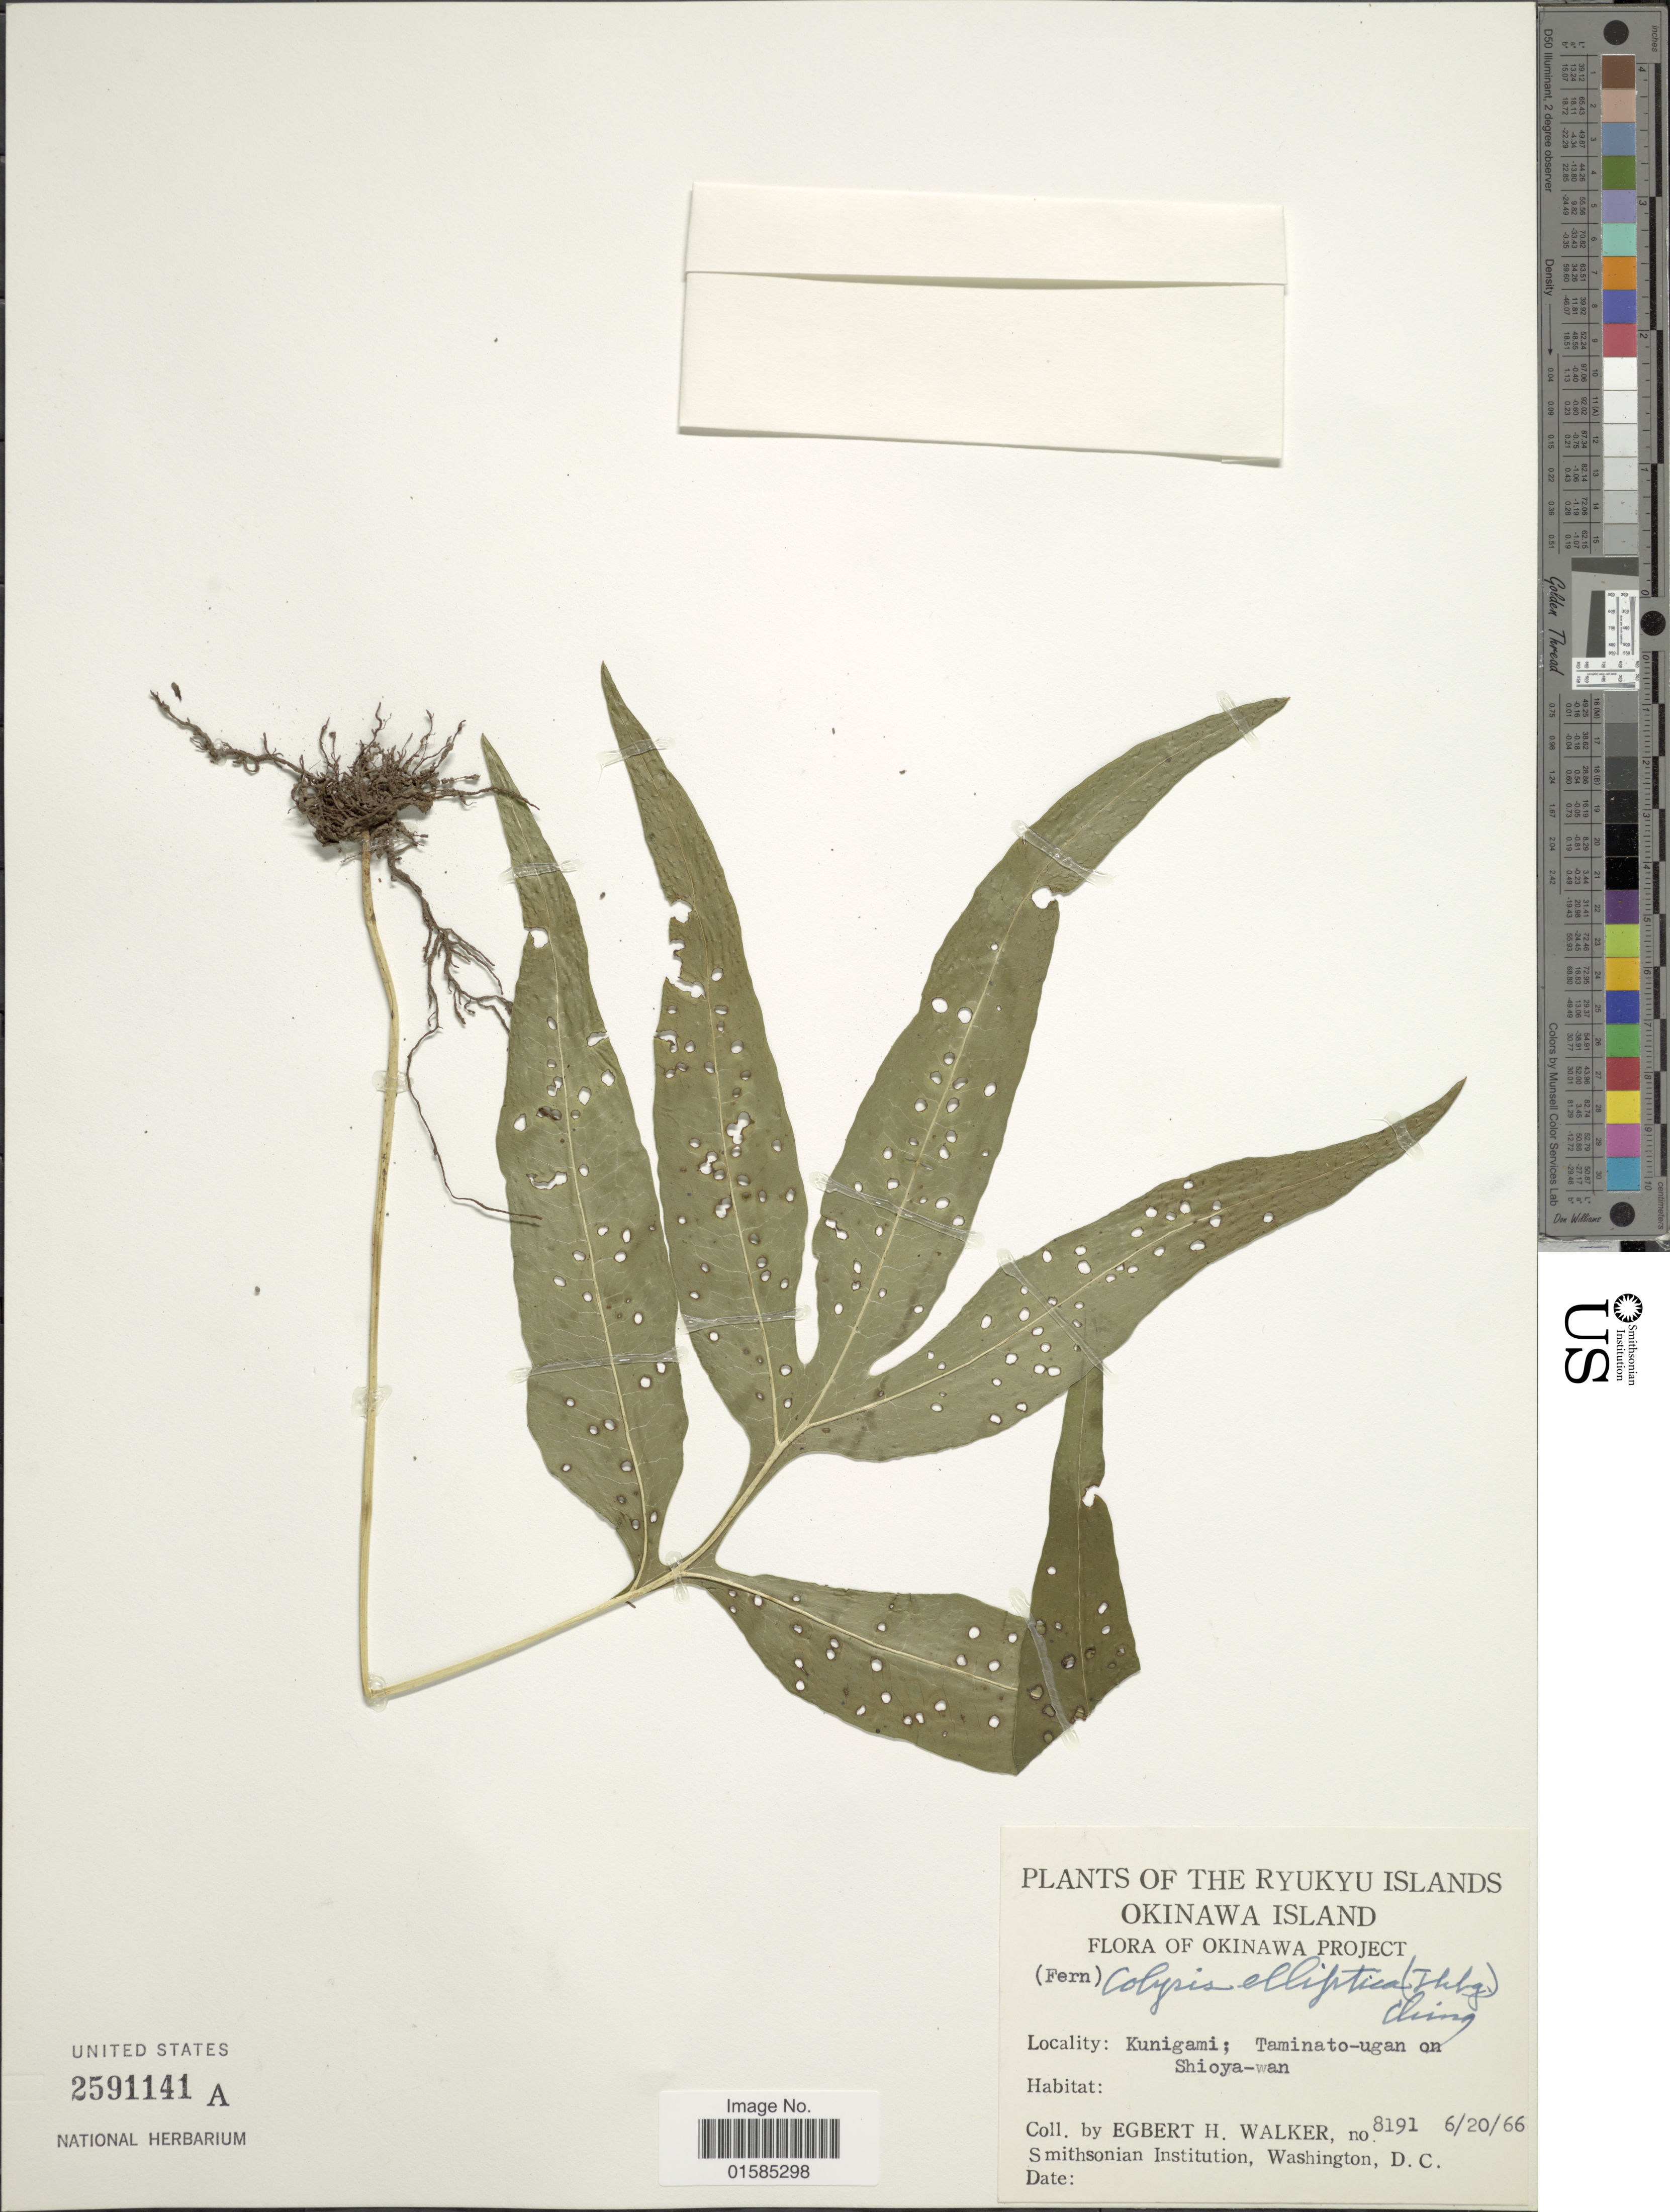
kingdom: Plantae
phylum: Tracheophyta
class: Polypodiopsida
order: Polypodiales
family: Polypodiaceae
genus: Leptochilus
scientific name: Leptochilus ellipticus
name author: (Thunb.) Noot.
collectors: E. H. Walker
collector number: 8191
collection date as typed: Transcribed d/m/y: 20/6/66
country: Japan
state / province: Okinawa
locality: Ryukyu Islands, Okinawa Island, Kunigami; Taminato-ugan on Shioya-wan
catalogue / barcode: US 2591141A